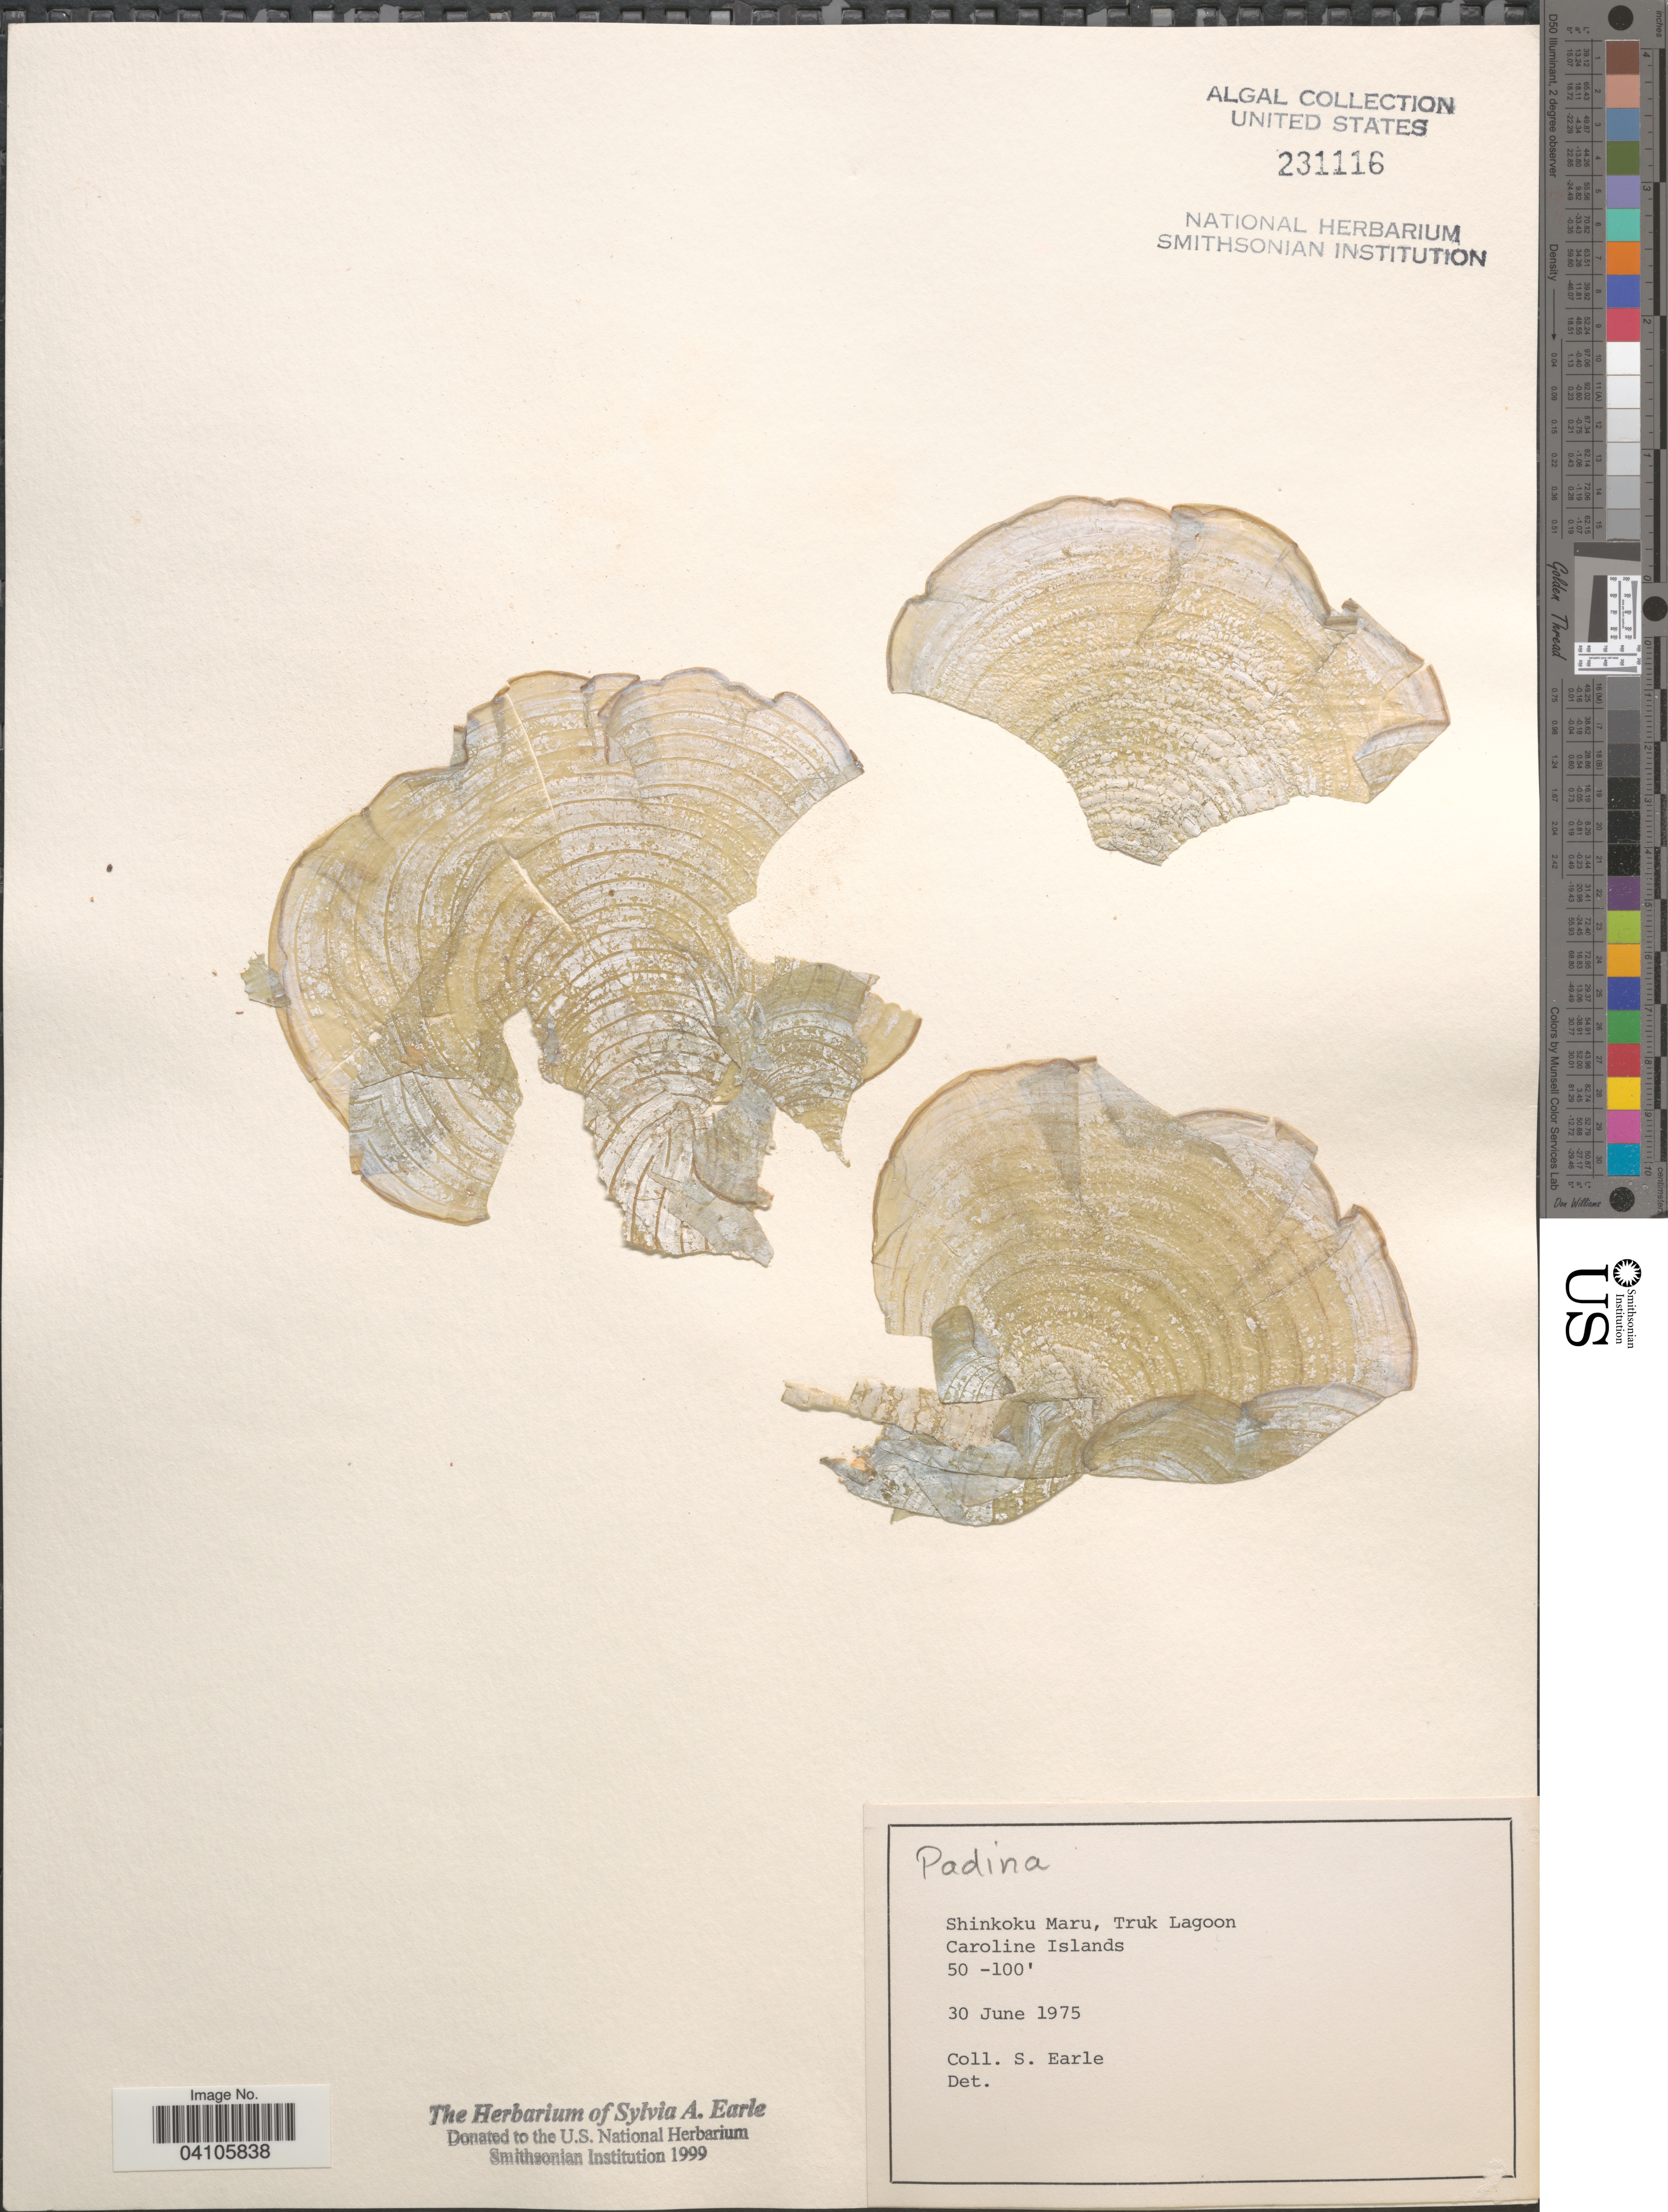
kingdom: Chromista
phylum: Ochrophyta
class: Phaeophyceae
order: Dictyotales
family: Dictyotaceae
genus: Padina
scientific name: Padina sp.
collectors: S. A. Earle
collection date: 1975-06-30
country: Micronesia, Federated States of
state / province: Truk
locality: Shinkoku Maru, Truk Lagoon. Caroline Islands.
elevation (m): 15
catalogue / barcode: US 231116